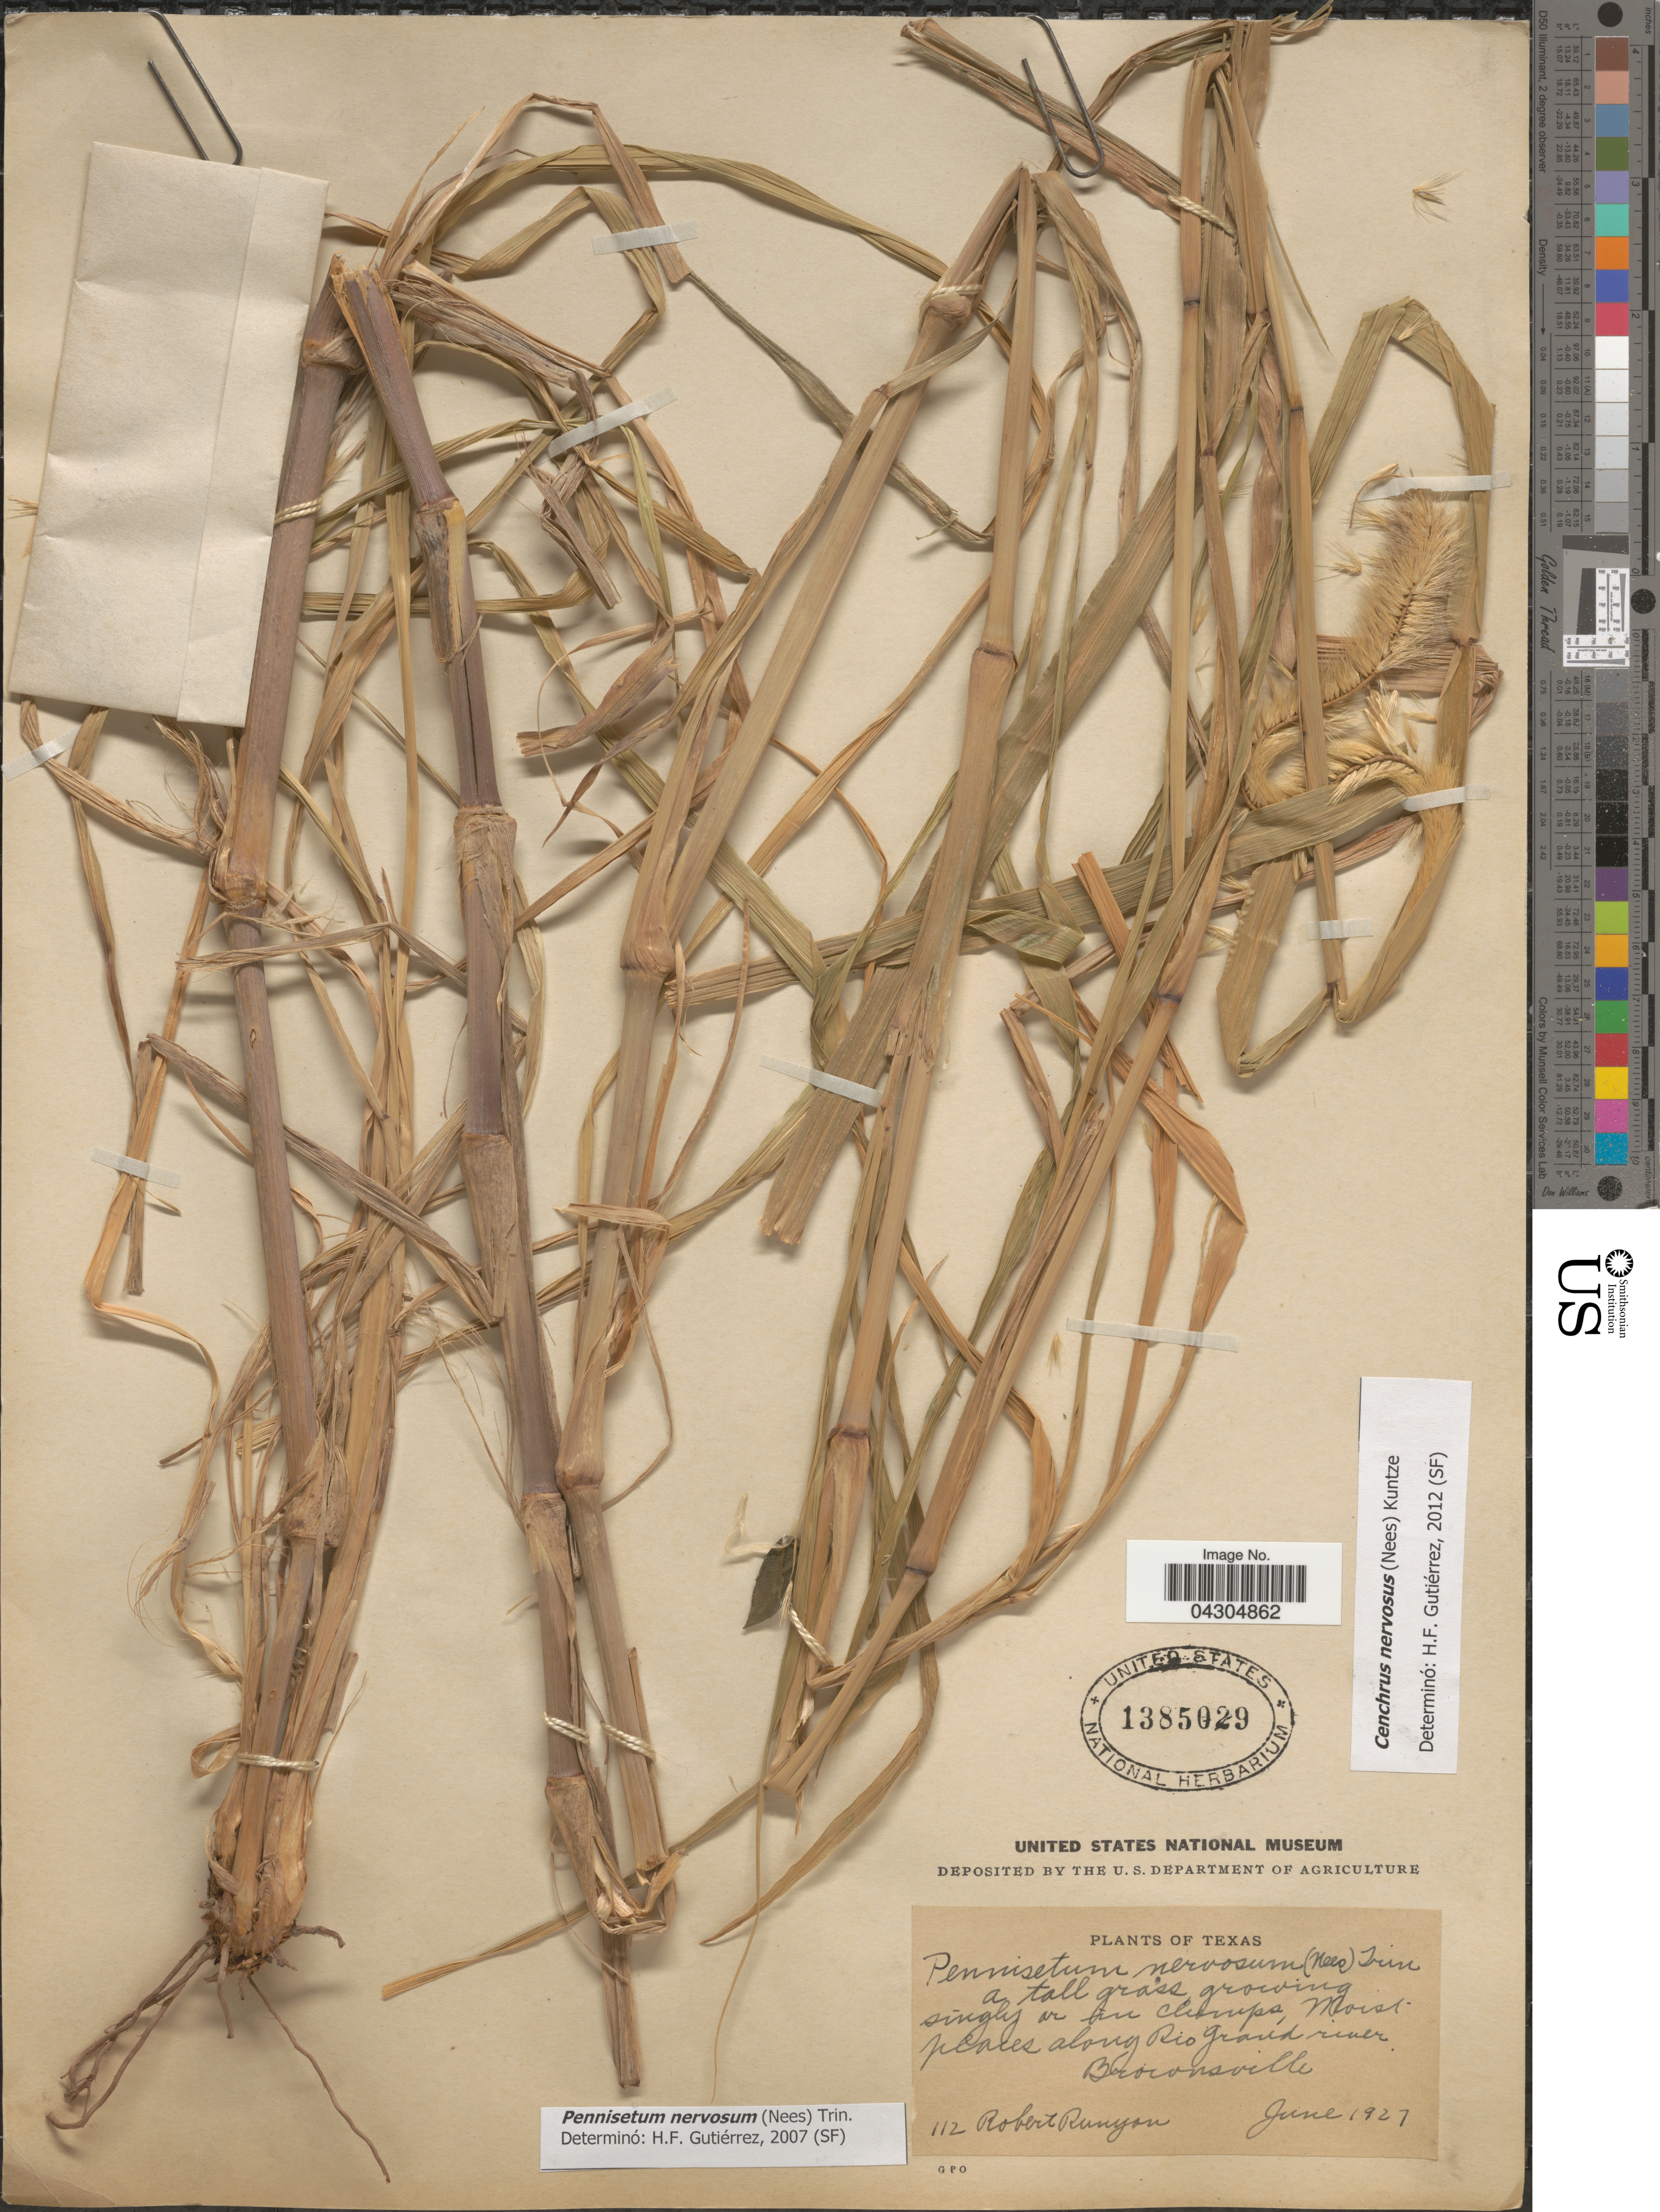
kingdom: Plantae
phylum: Tracheophyta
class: Liliopsida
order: Poales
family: Poaceae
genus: Cenchrus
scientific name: Cenchrus nervosus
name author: (Nees) Kuntze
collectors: R. Runyon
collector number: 112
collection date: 1927-06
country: United States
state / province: Texas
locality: Along Rio Grand river. Brownsville.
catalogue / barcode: US 1385029